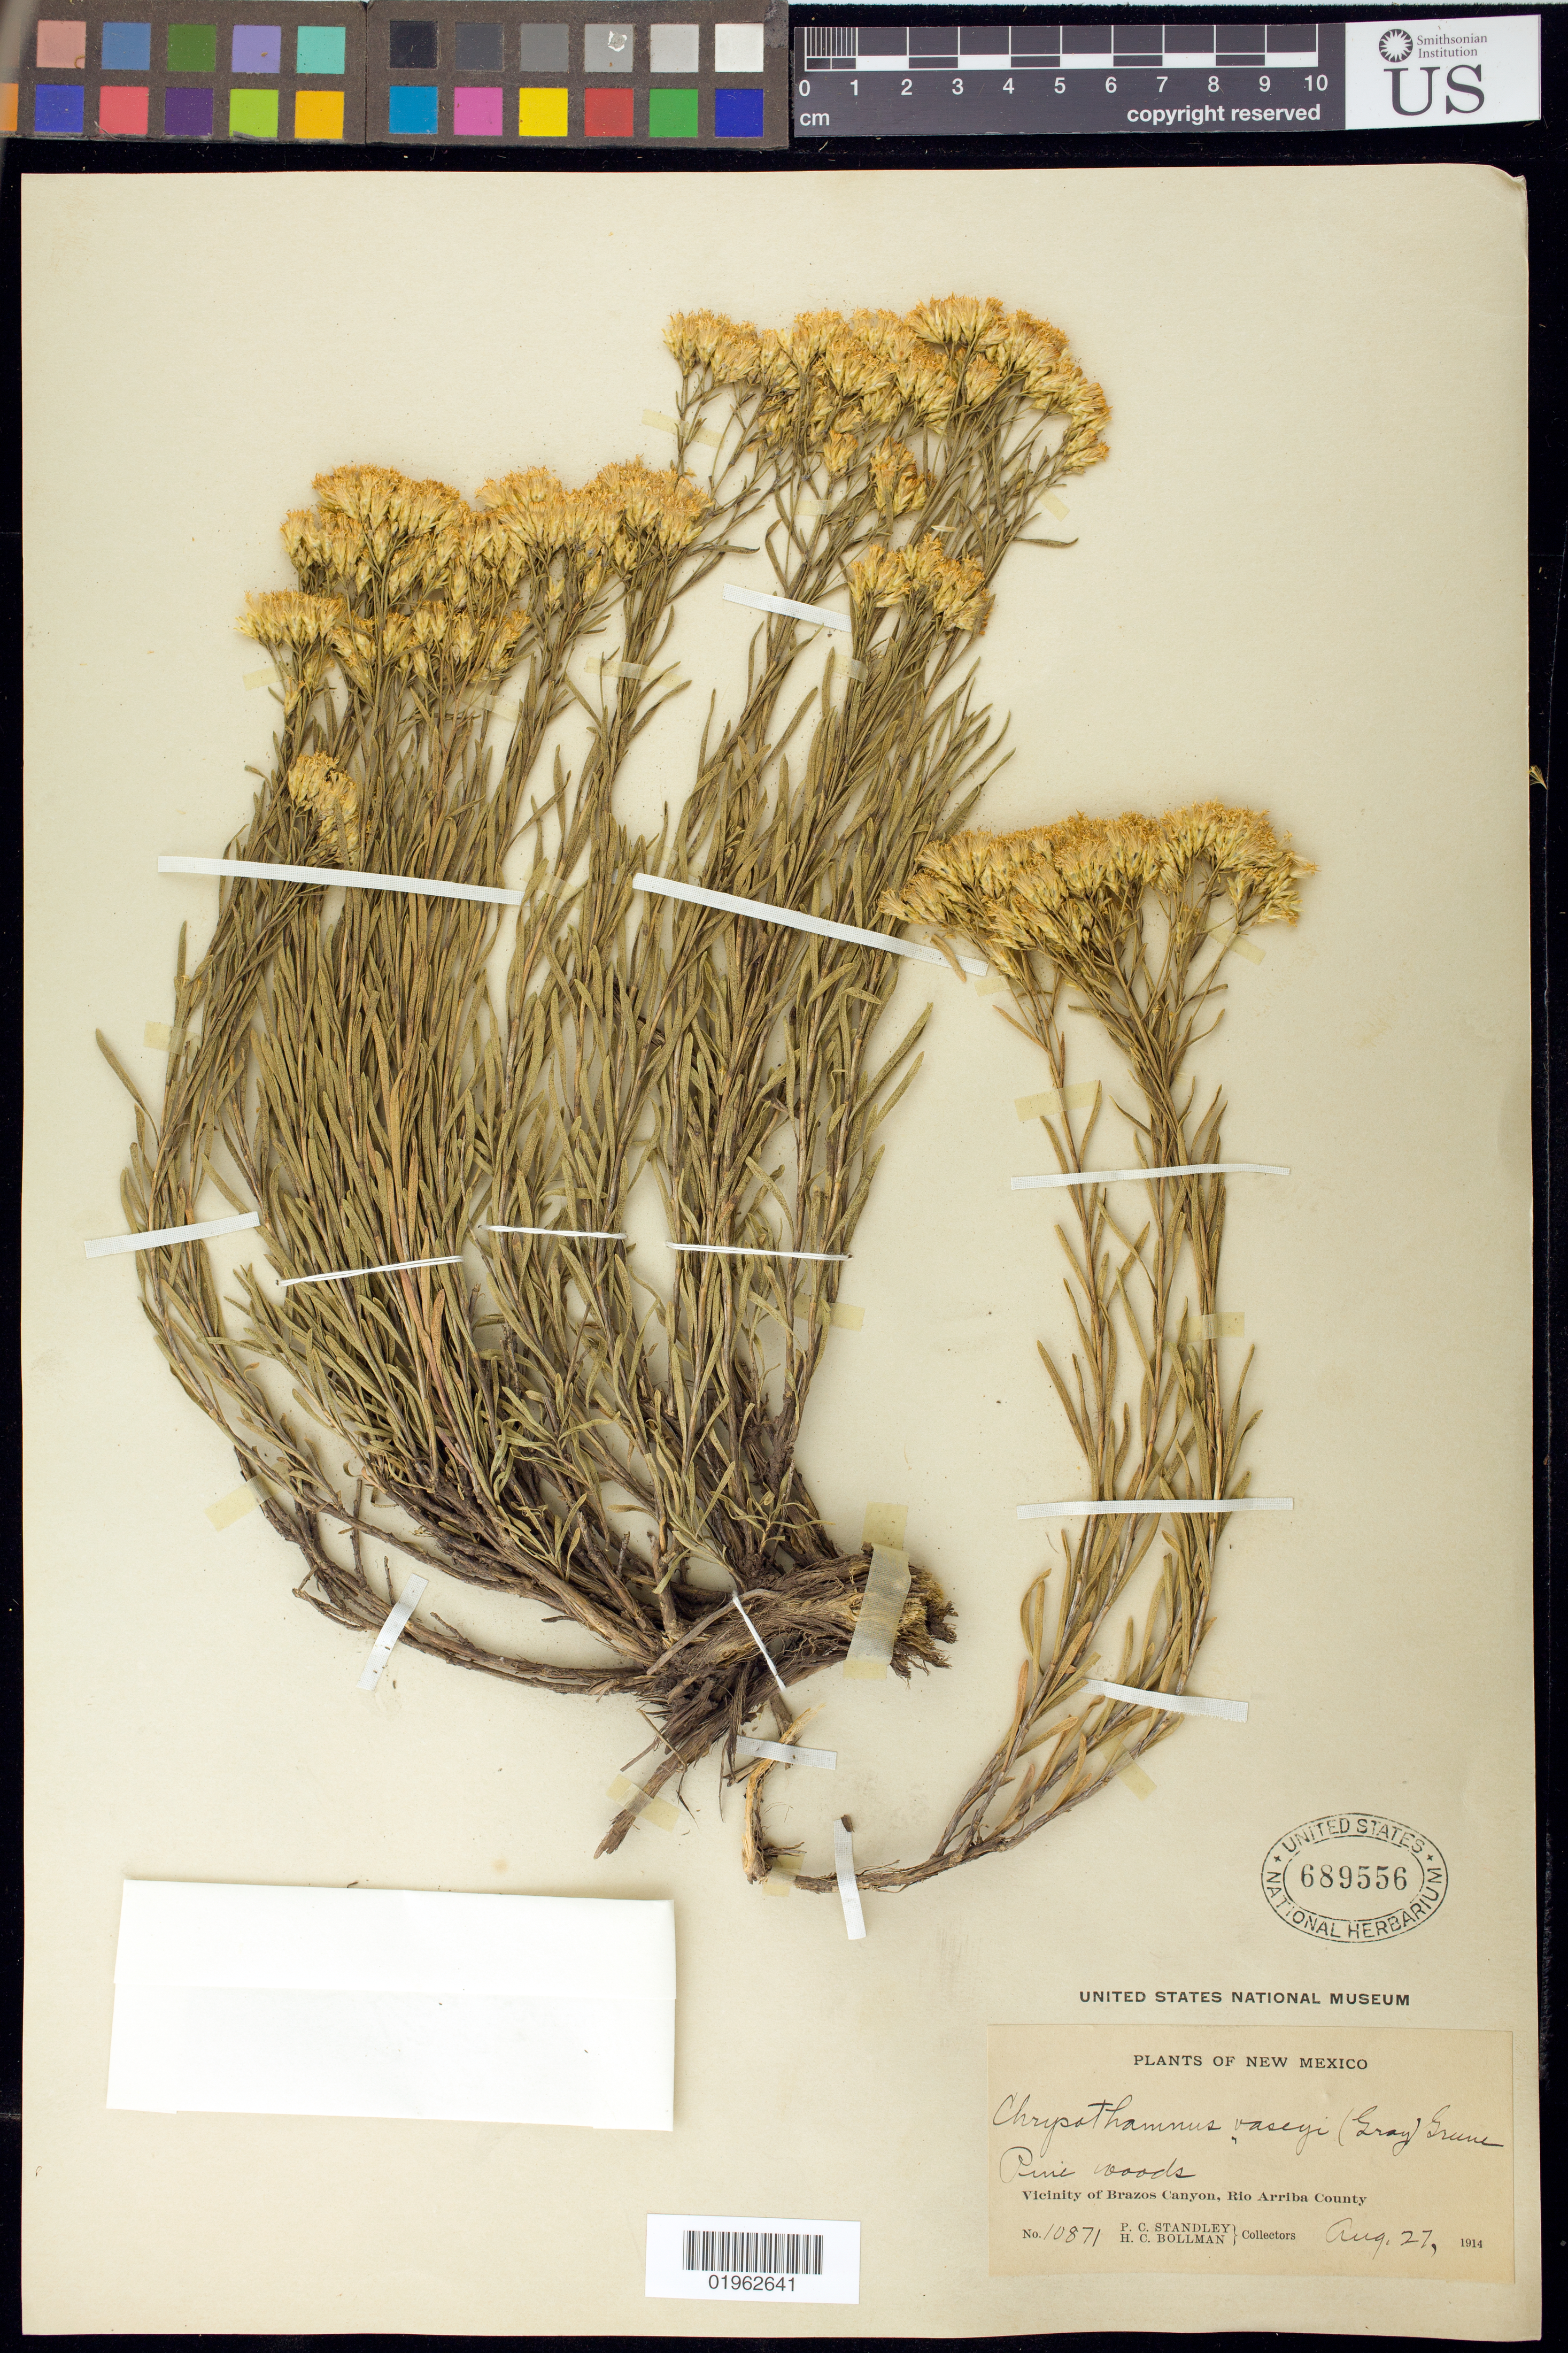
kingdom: Plantae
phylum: Tracheophyta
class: Magnoliopsida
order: Asterales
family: Asteraceae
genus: Chrysothamnus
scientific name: Chrysothamnus vaseyi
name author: (A. Gray) Greene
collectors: P. C. Standley & H. C. Bollman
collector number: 10871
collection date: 1914-08-27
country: United States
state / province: New Mexico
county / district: Rio Arriba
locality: Vicinity of Brazos Canyon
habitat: pine woods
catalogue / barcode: US 689556